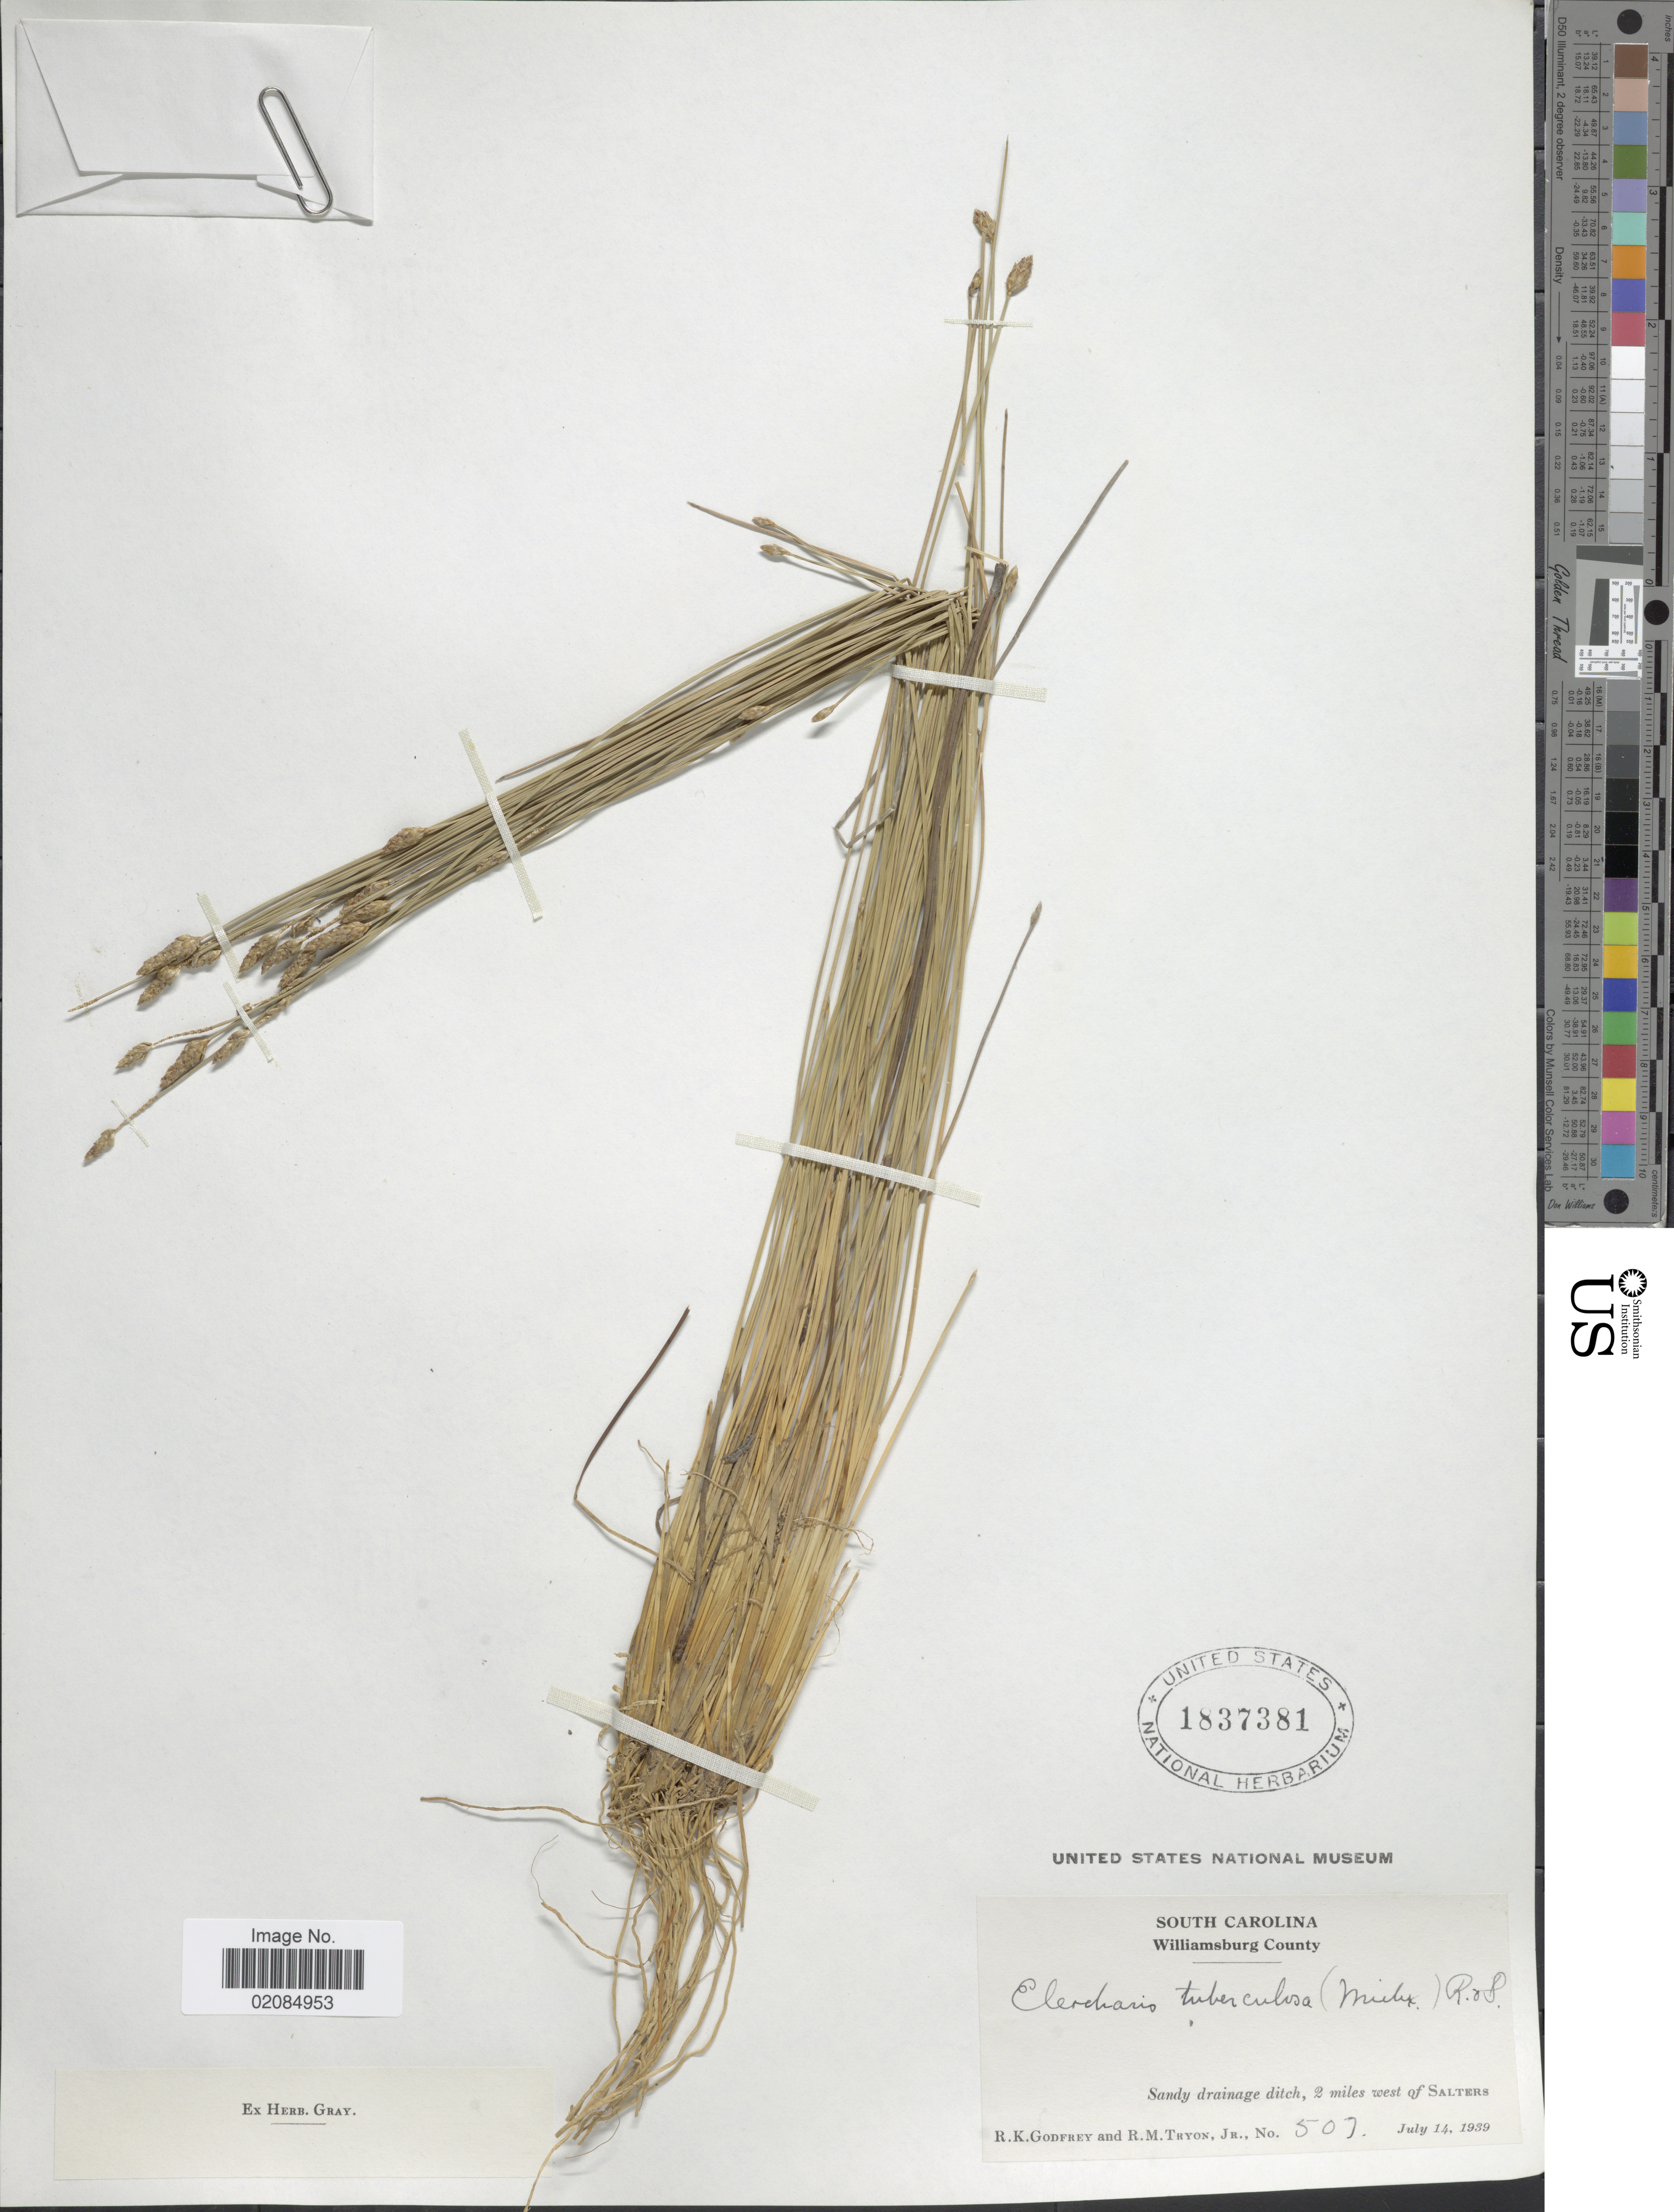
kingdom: Plantae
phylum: Tracheophyta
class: Liliopsida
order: Poales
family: Cyperaceae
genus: Eleocharis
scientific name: Eleocharis tuberculosa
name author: (Michx.) Roem. & Schult.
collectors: R. K. Godfrey & R. M. Tryon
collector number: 507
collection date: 1939-07-14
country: United States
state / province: South Carolina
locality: Williamsburg County. Sandy drainage ditch, 2 miles west of Salters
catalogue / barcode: US 1837381